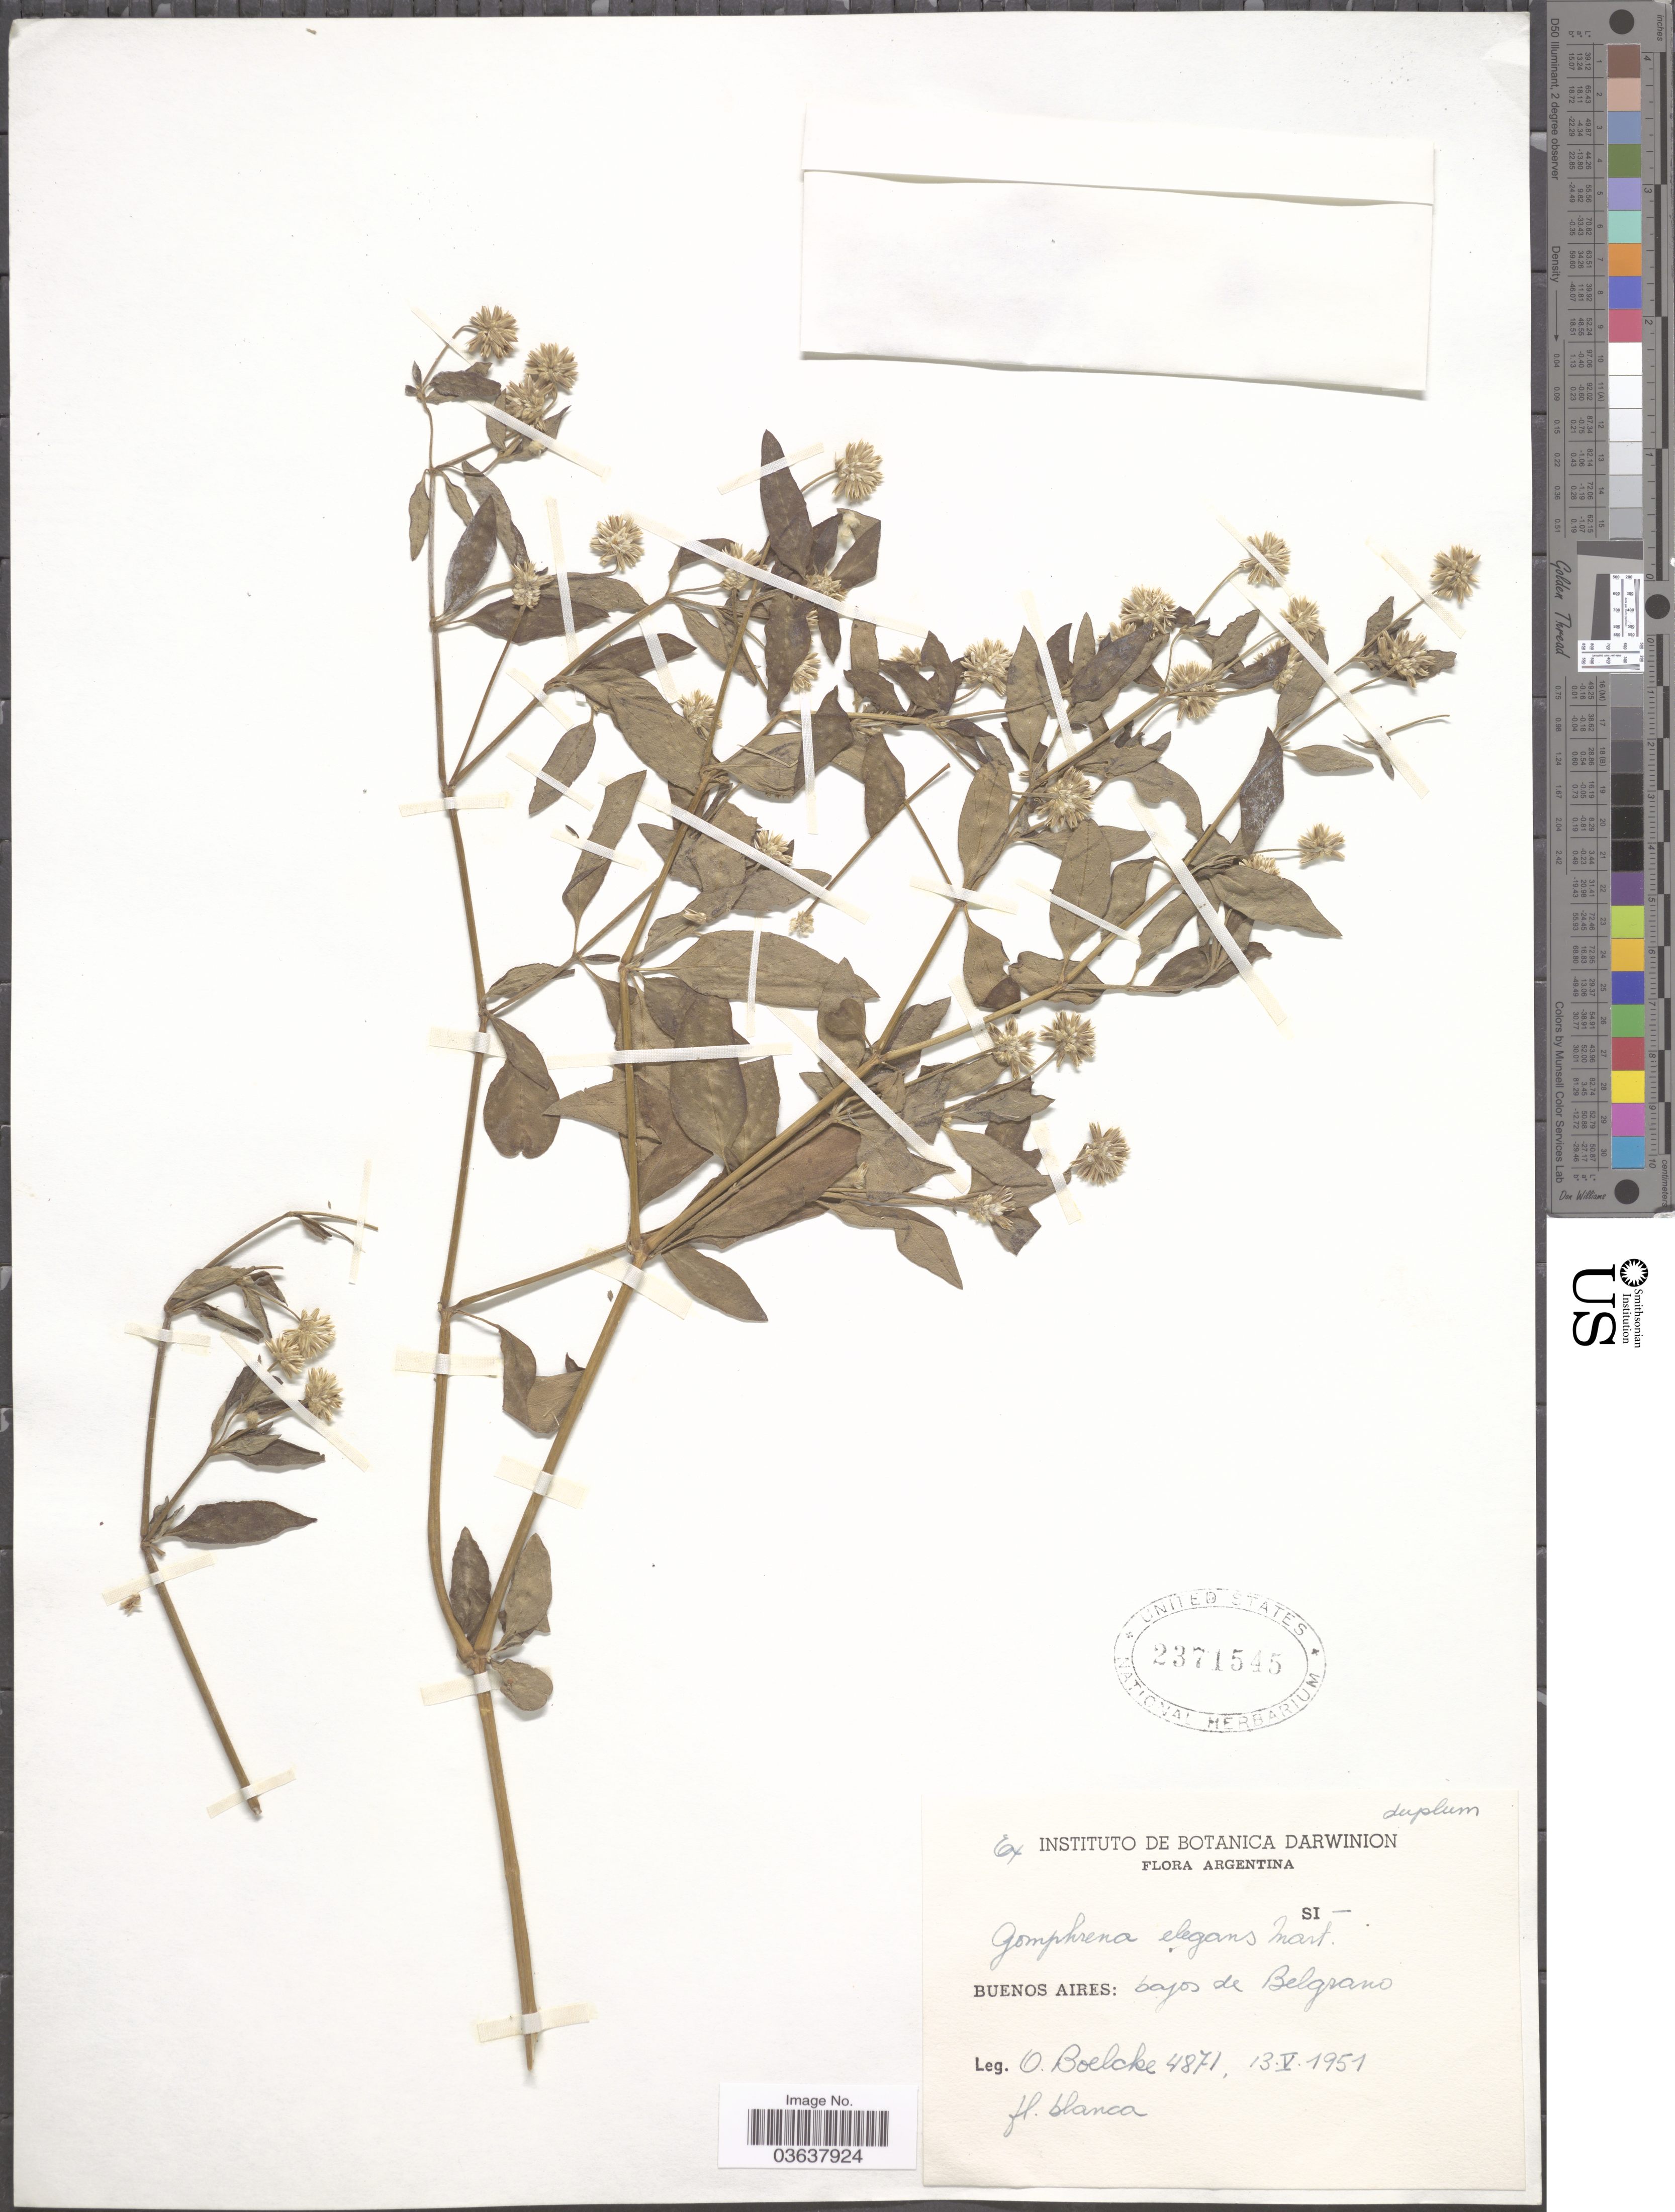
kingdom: Plantae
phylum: Tracheophyta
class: Magnoliopsida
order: Caryophyllales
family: Amaranthaceae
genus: Gomphrena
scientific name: Gomphrena elegans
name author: Mart.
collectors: O. Boelcke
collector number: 4871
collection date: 1951-05-13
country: Argentina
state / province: Buenos Aires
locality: Bajos de Belgrano.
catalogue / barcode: US 2371545